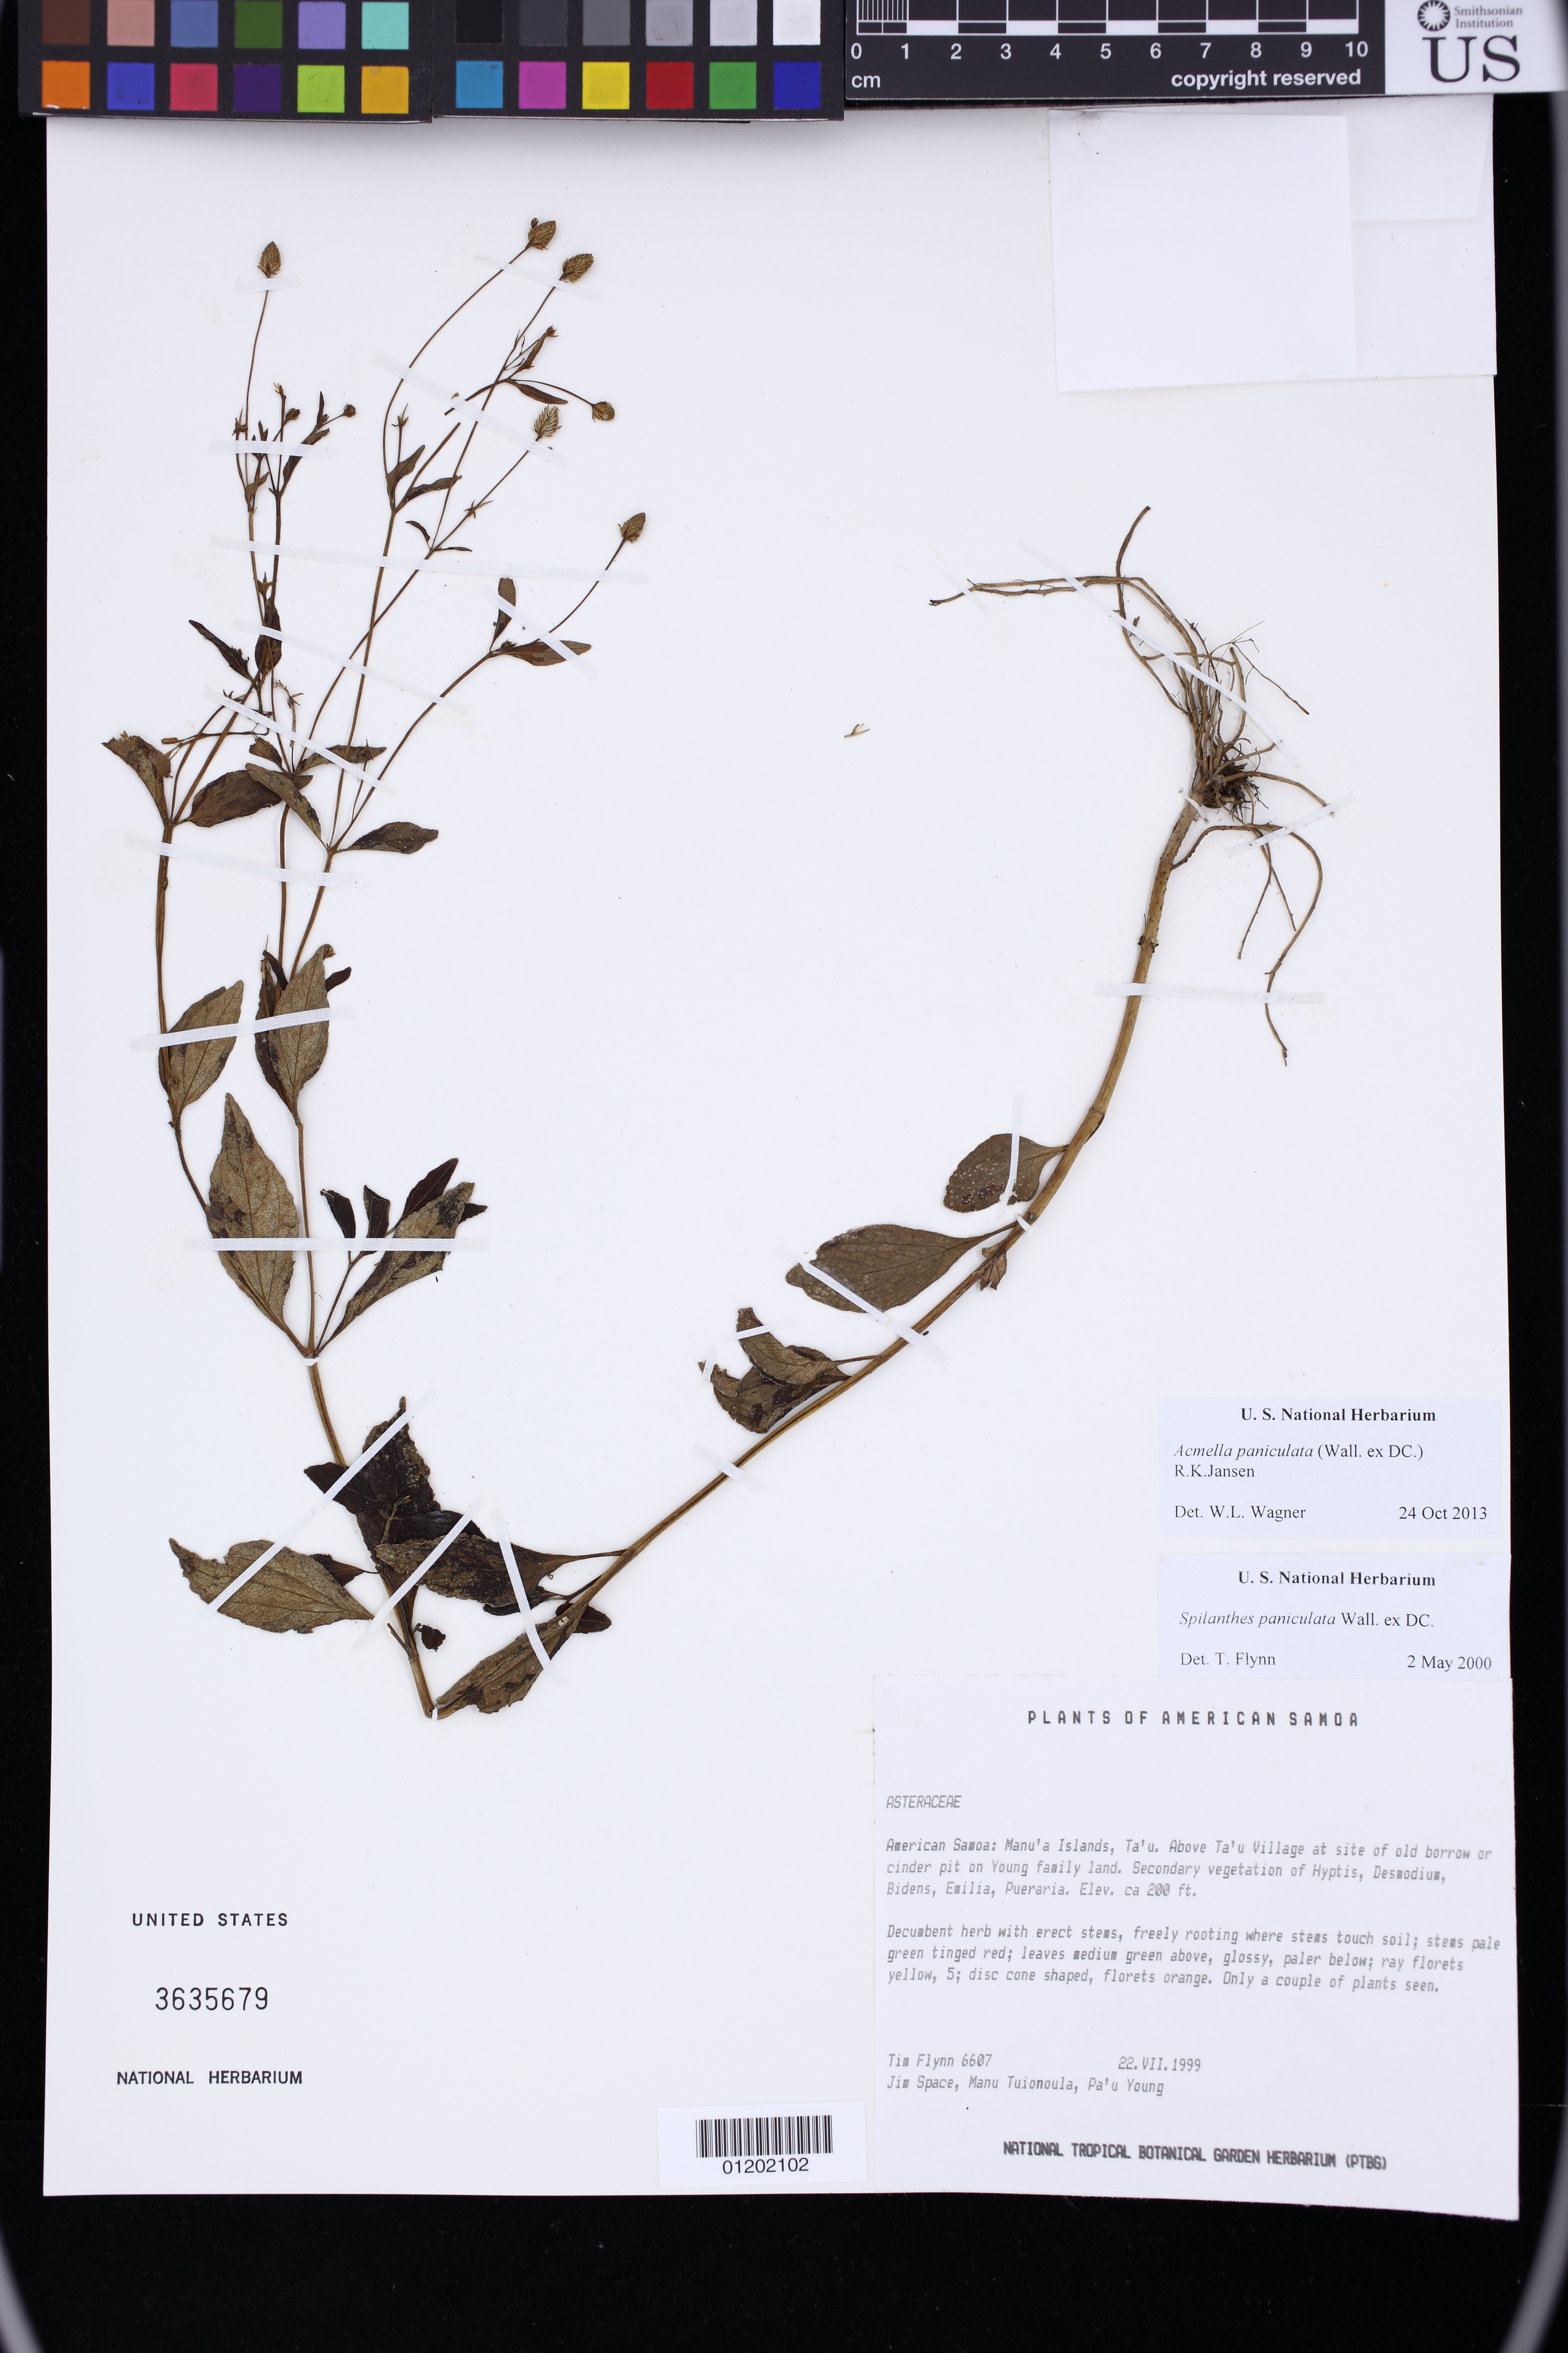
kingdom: Plantae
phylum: Tracheophyta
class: Magnoliopsida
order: Asterales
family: Asteraceae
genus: Acmella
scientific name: Acmella paniculata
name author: (Wall. ex DC.) R.K. Jansen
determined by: Wagner, W. L., (BOT), Smithsonian Institution - National Museum of Natural History (UNITED STATES)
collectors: T. W. Flynn, J. Space, M. Tuionoula & P. Young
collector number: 6607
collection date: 1999-07-22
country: American Samoa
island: Ta'u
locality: Above Ta'u Village at site of old borrow or cinder pit on Young family land.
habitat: Secondary vegetation.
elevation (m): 61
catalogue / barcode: US 3635679